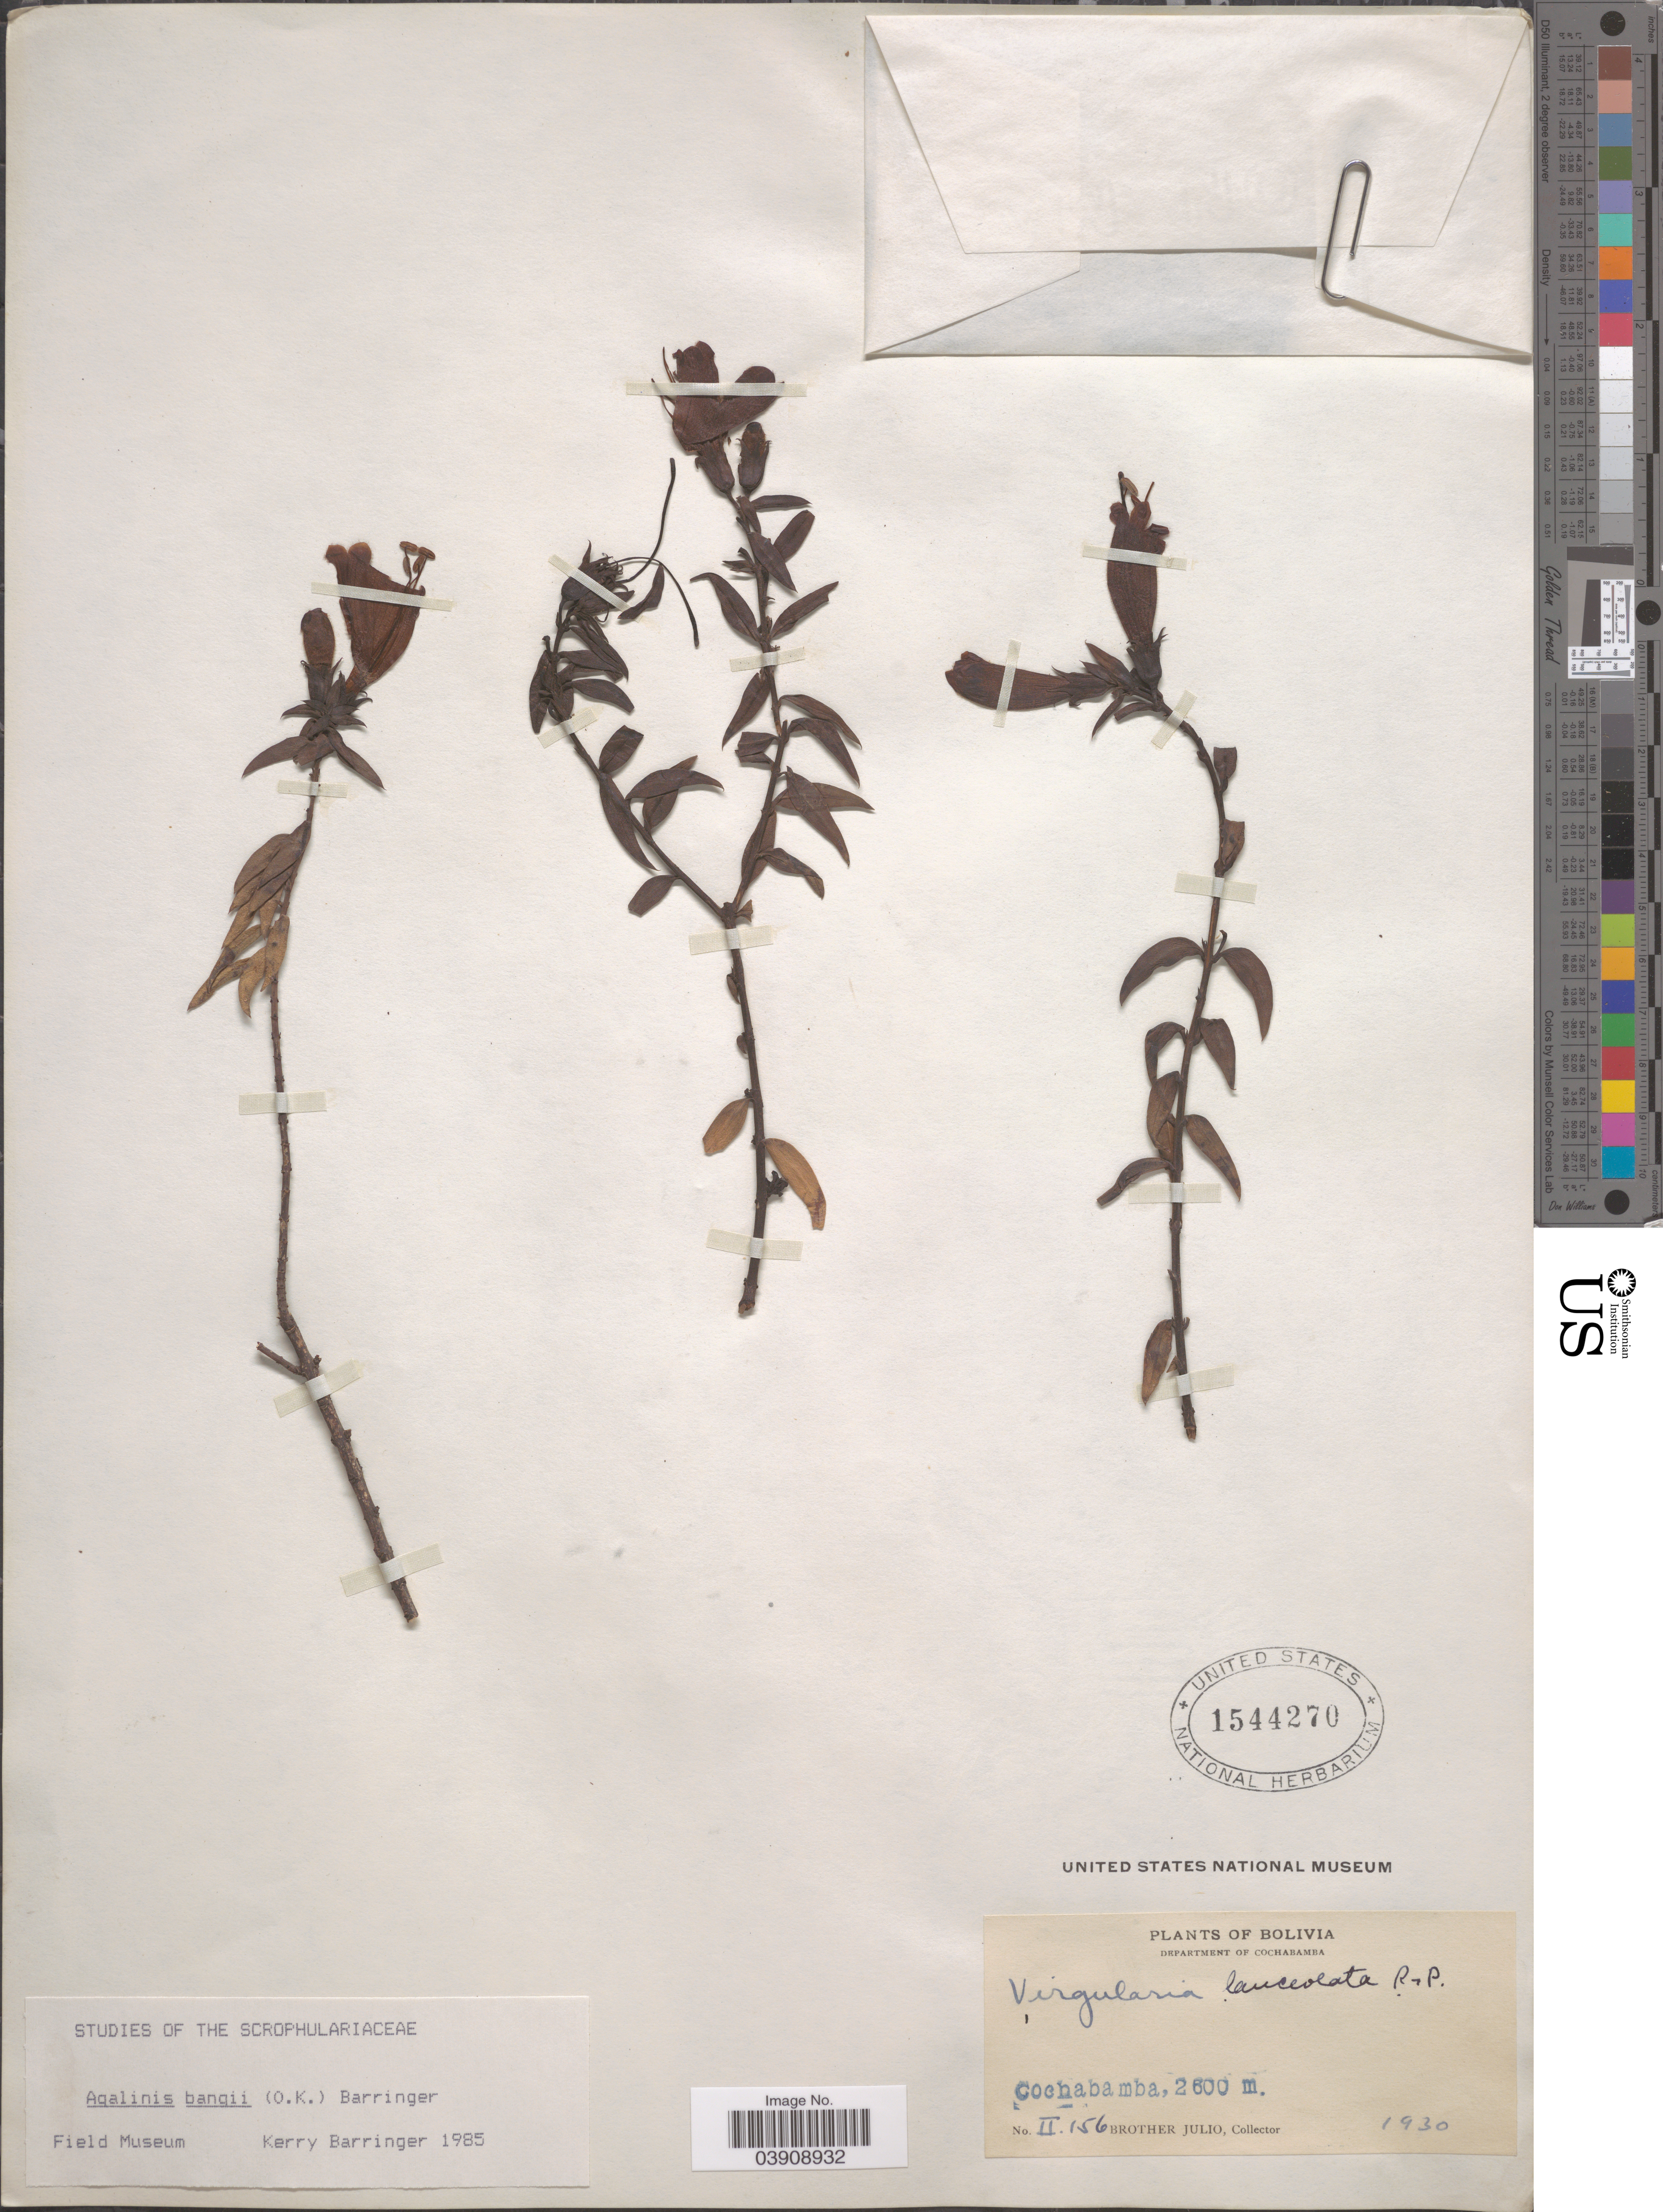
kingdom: Plantae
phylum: Tracheophyta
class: Magnoliopsida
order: Lamiales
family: Orobanchaceae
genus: Agalinis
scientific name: Agalinis bangii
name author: (Kuntze) Barringer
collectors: Bro. Julio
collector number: II156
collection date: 1930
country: Bolivia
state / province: Cochabamba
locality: Department of Cochabamba.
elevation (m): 2600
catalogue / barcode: US 1544270